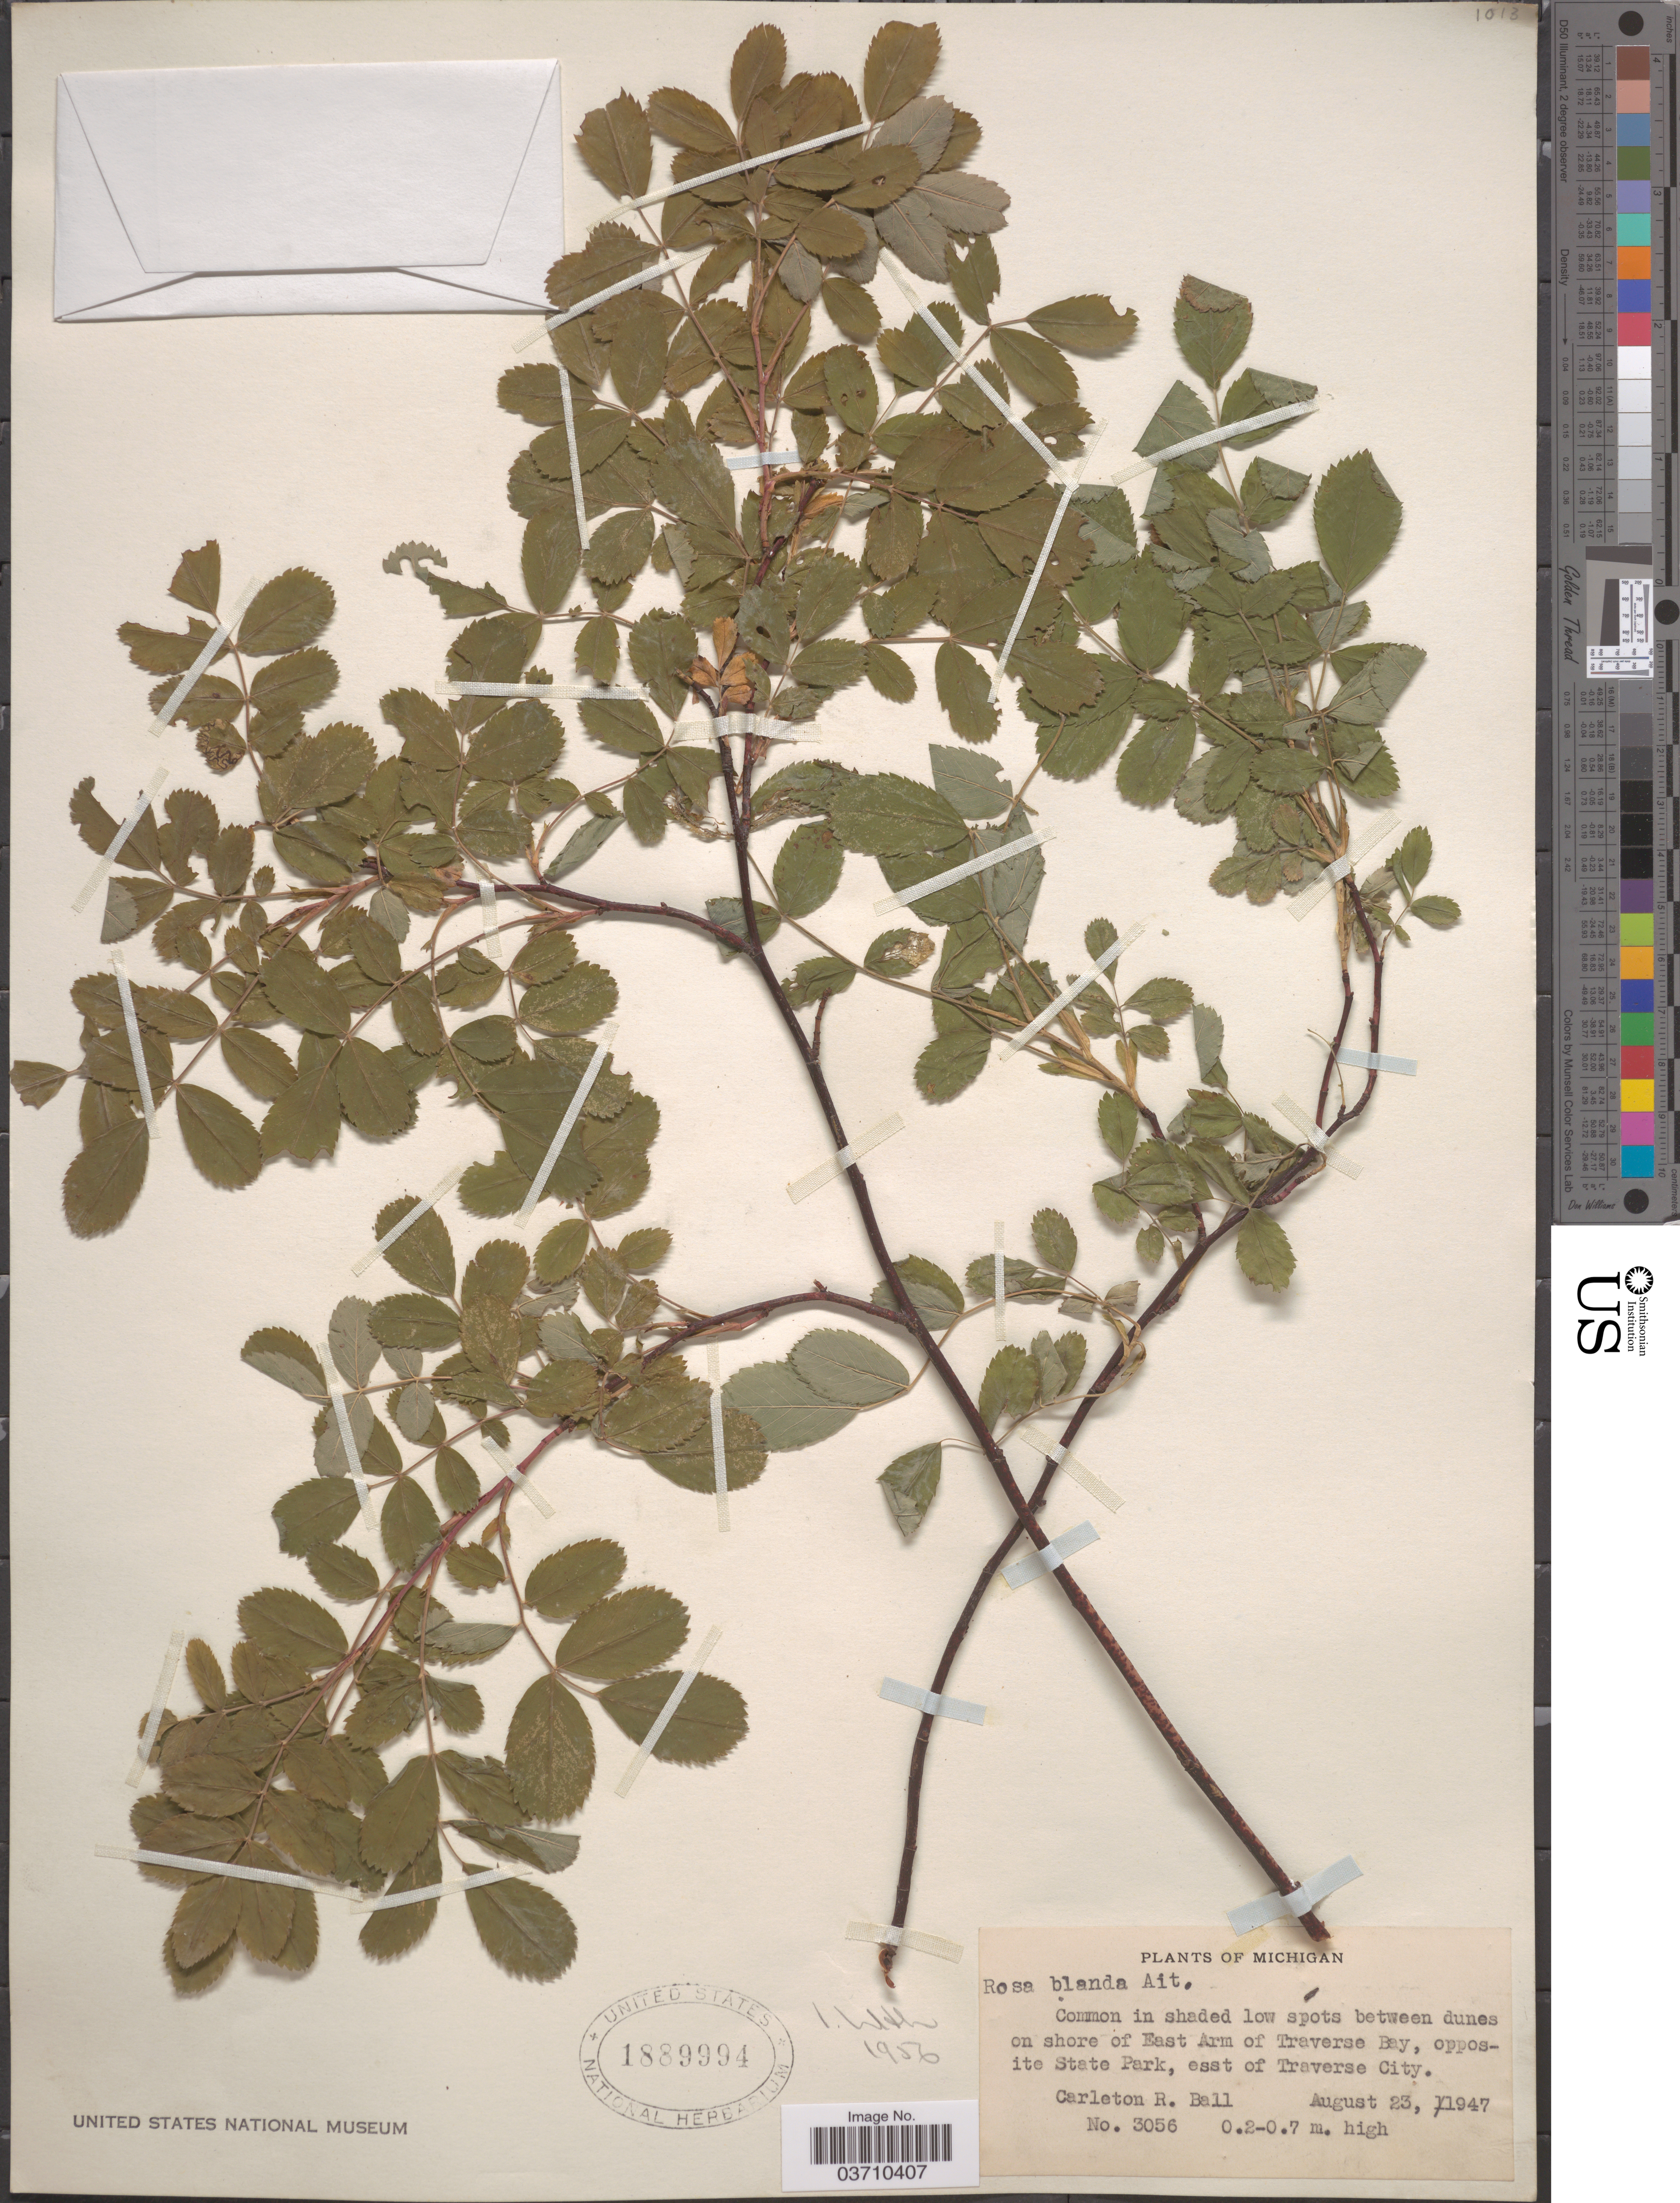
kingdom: Plantae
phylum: Tracheophyta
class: Magnoliopsida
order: Rosales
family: Rosaceae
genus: Rosa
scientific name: Rosa blanda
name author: Aiton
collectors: C. R. Ball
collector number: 3056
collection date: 1947-08-23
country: United States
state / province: Michigan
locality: On shore of East Arm of Traverse Bay, opposite State Park, east of Traverse City.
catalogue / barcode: US 1889994